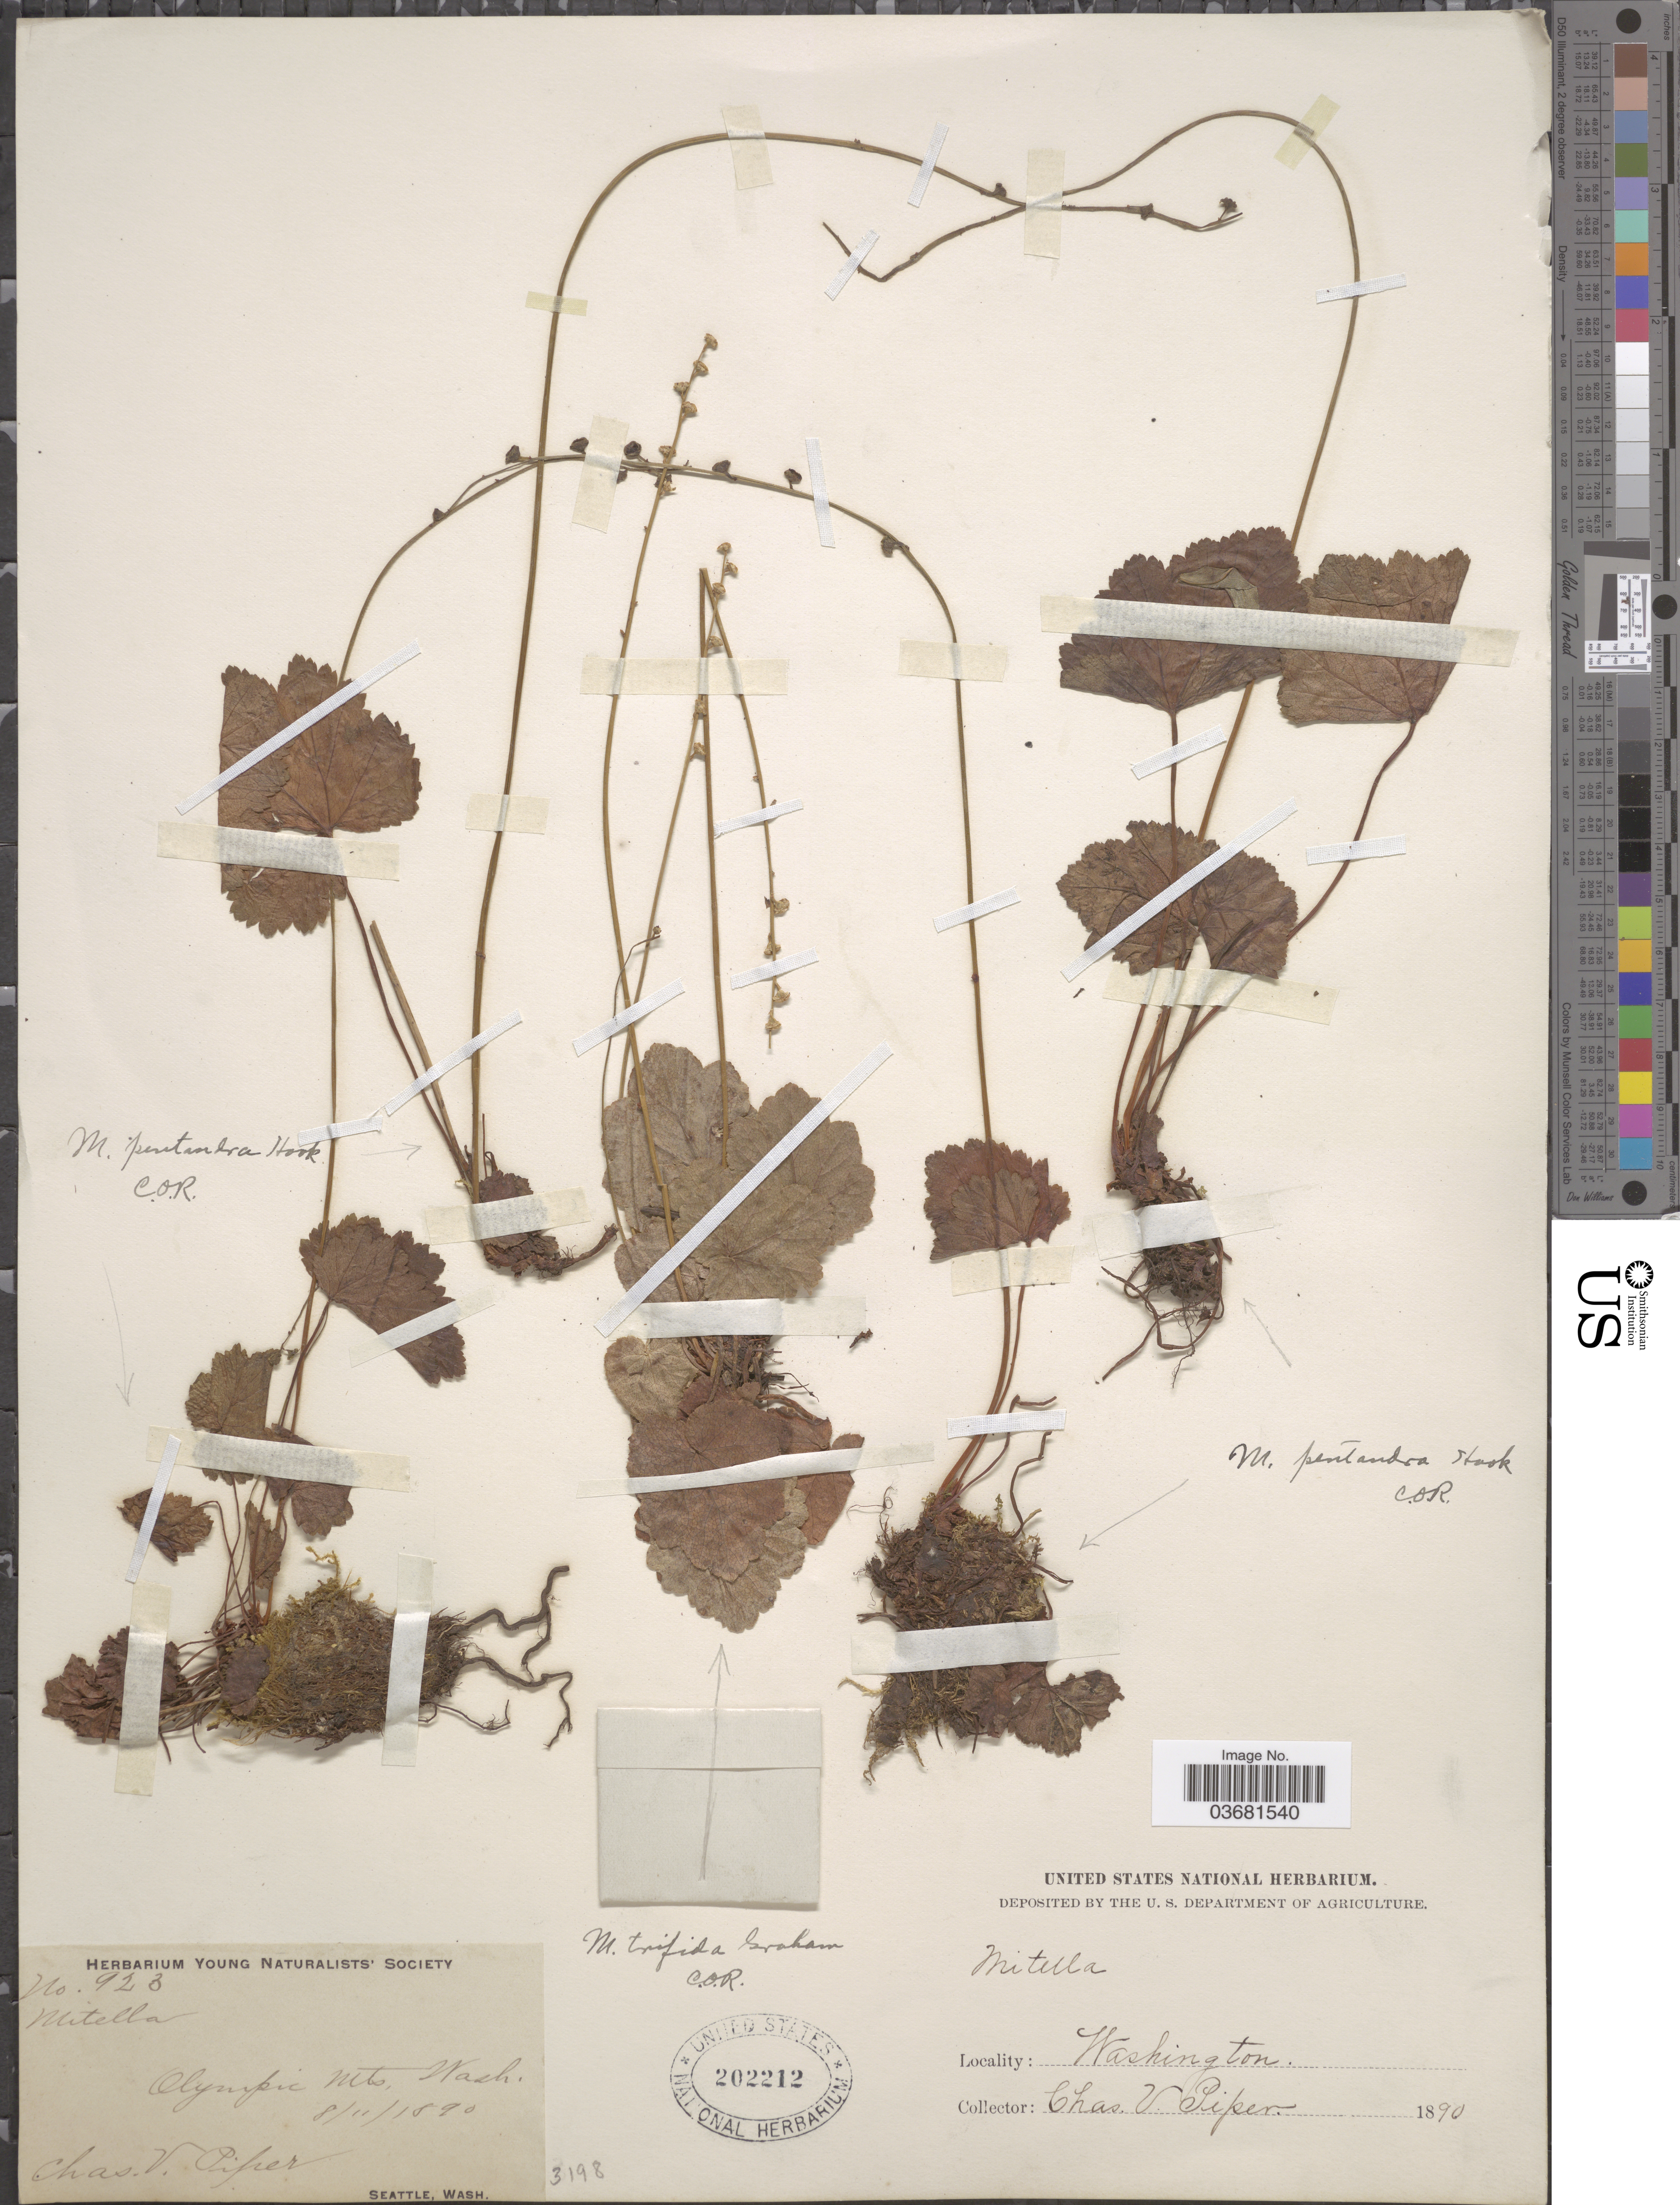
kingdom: Plantae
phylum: Tracheophyta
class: Magnoliopsida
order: Saxifragales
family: Saxifragaceae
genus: Mitella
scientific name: Mitella trifida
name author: Graham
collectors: C. V. Piper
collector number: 923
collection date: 1890-08-11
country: United States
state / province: Washington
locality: Olympic Mts.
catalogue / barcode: US 202212